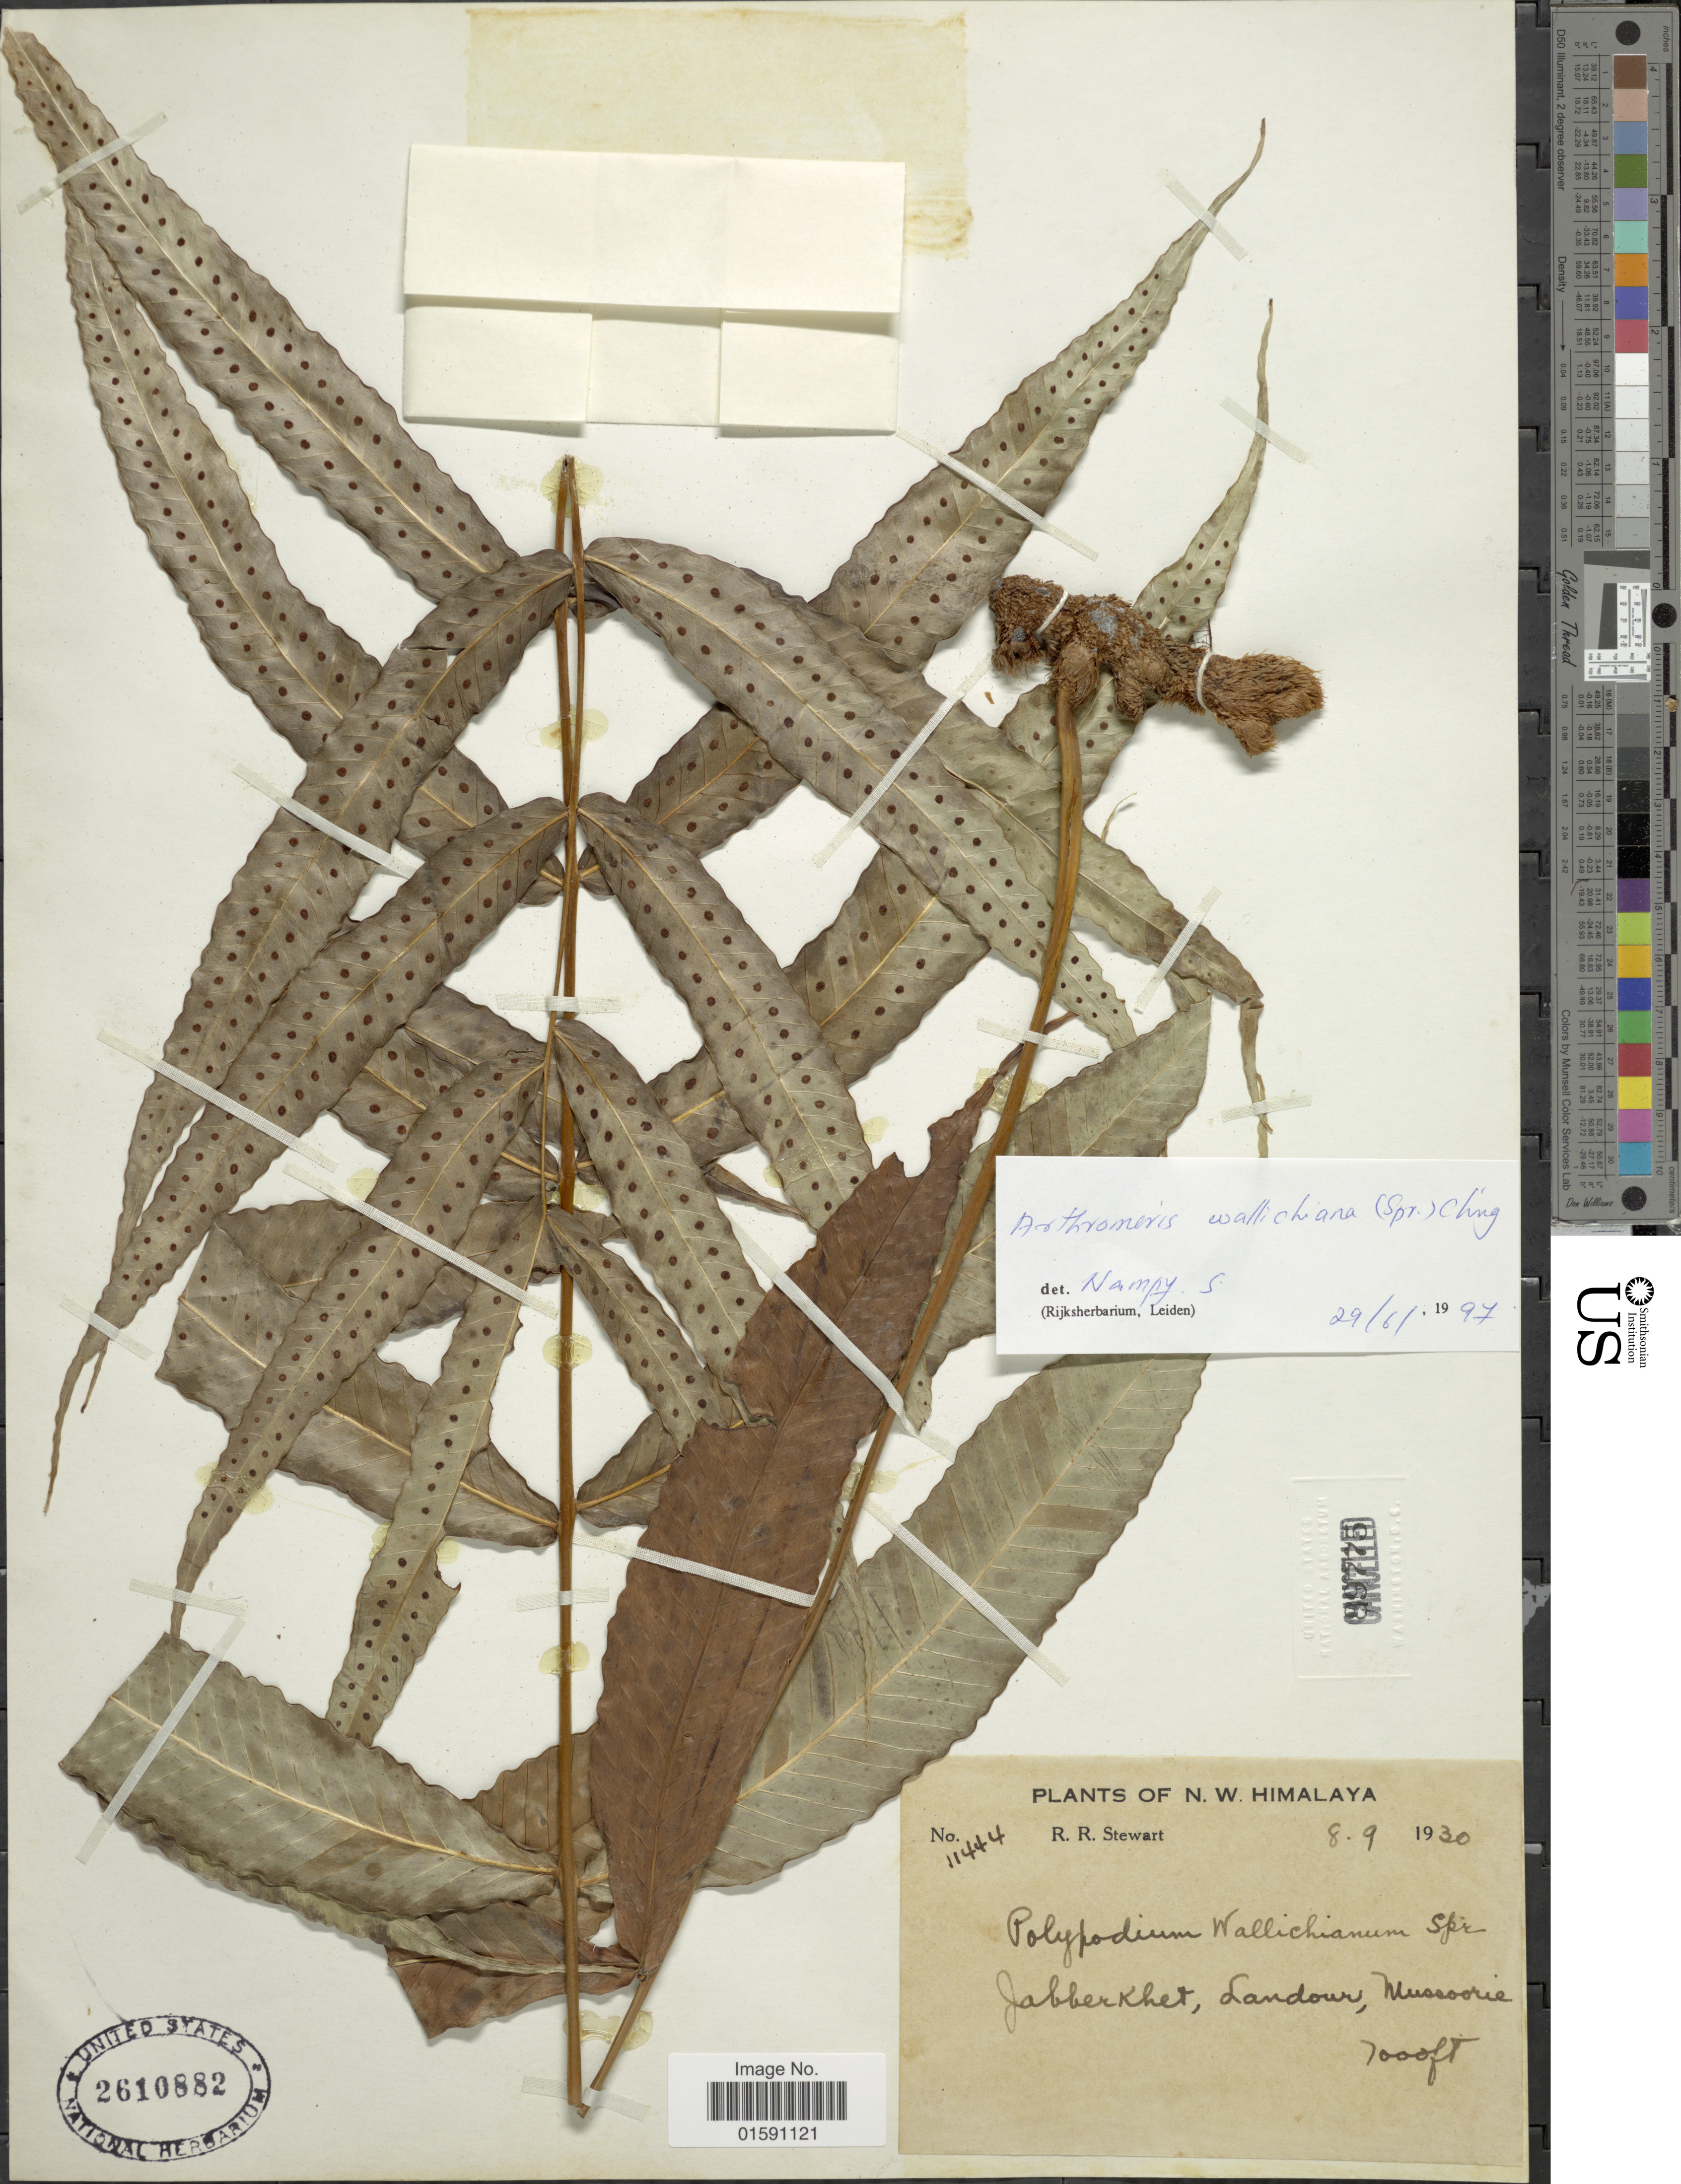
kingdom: Plantae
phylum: Tracheophyta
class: Polypodiopsida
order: Polypodiales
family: Polypodiaceae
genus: Arthromeris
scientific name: Arthromeris wallichiana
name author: (Spreng.) Ching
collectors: R. R. Stewart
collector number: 11444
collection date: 1930-09-08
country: India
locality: N. W. Himalaya. Jabberkhet, Londour, Mussoorie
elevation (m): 2134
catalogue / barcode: US 2610882